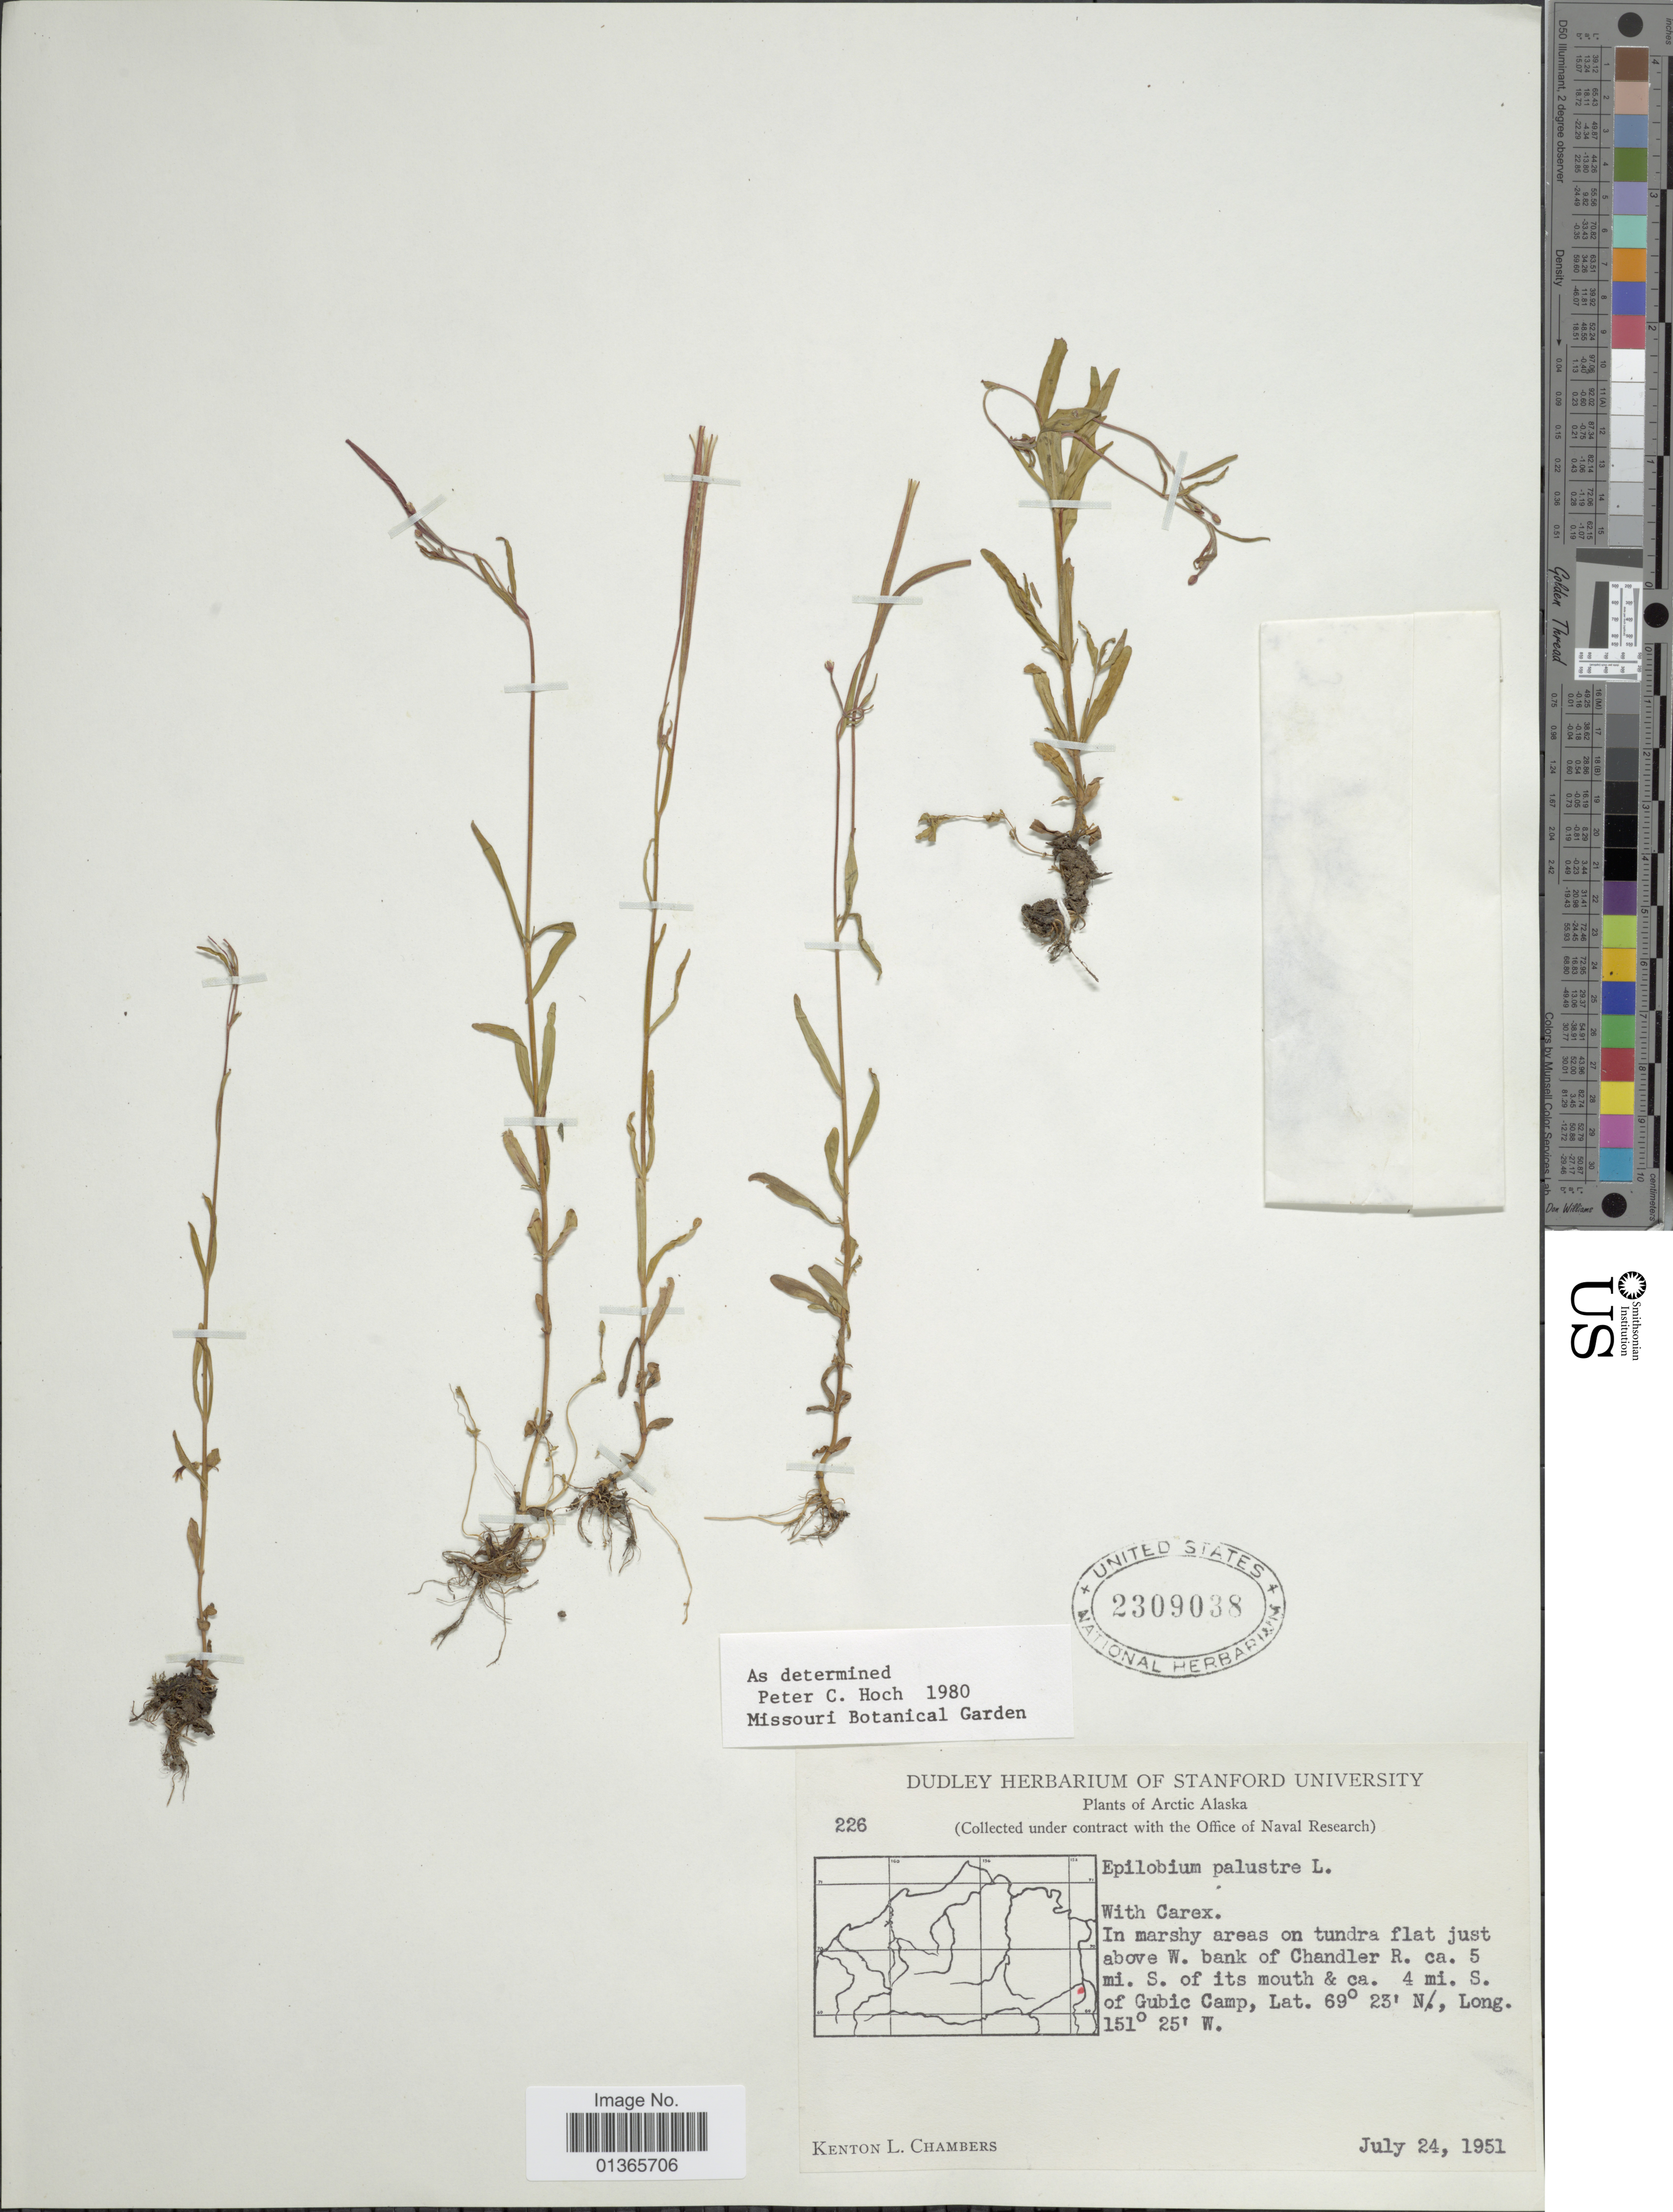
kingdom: Plantae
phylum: Tracheophyta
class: Magnoliopsida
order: Myrtales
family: Onagraceae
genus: Epilobium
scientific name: Epilobium palustre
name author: L.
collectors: K. L. Chambers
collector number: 226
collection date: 1951-07-24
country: United States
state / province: Alaska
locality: Arctic Alaska. In marshy areas on tundra flat just above W. bank of Chandler R. ca. 5 mi. S. of its mouth & ca. 4 mi. S. of Gubic Camp.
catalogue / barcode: US 2309038